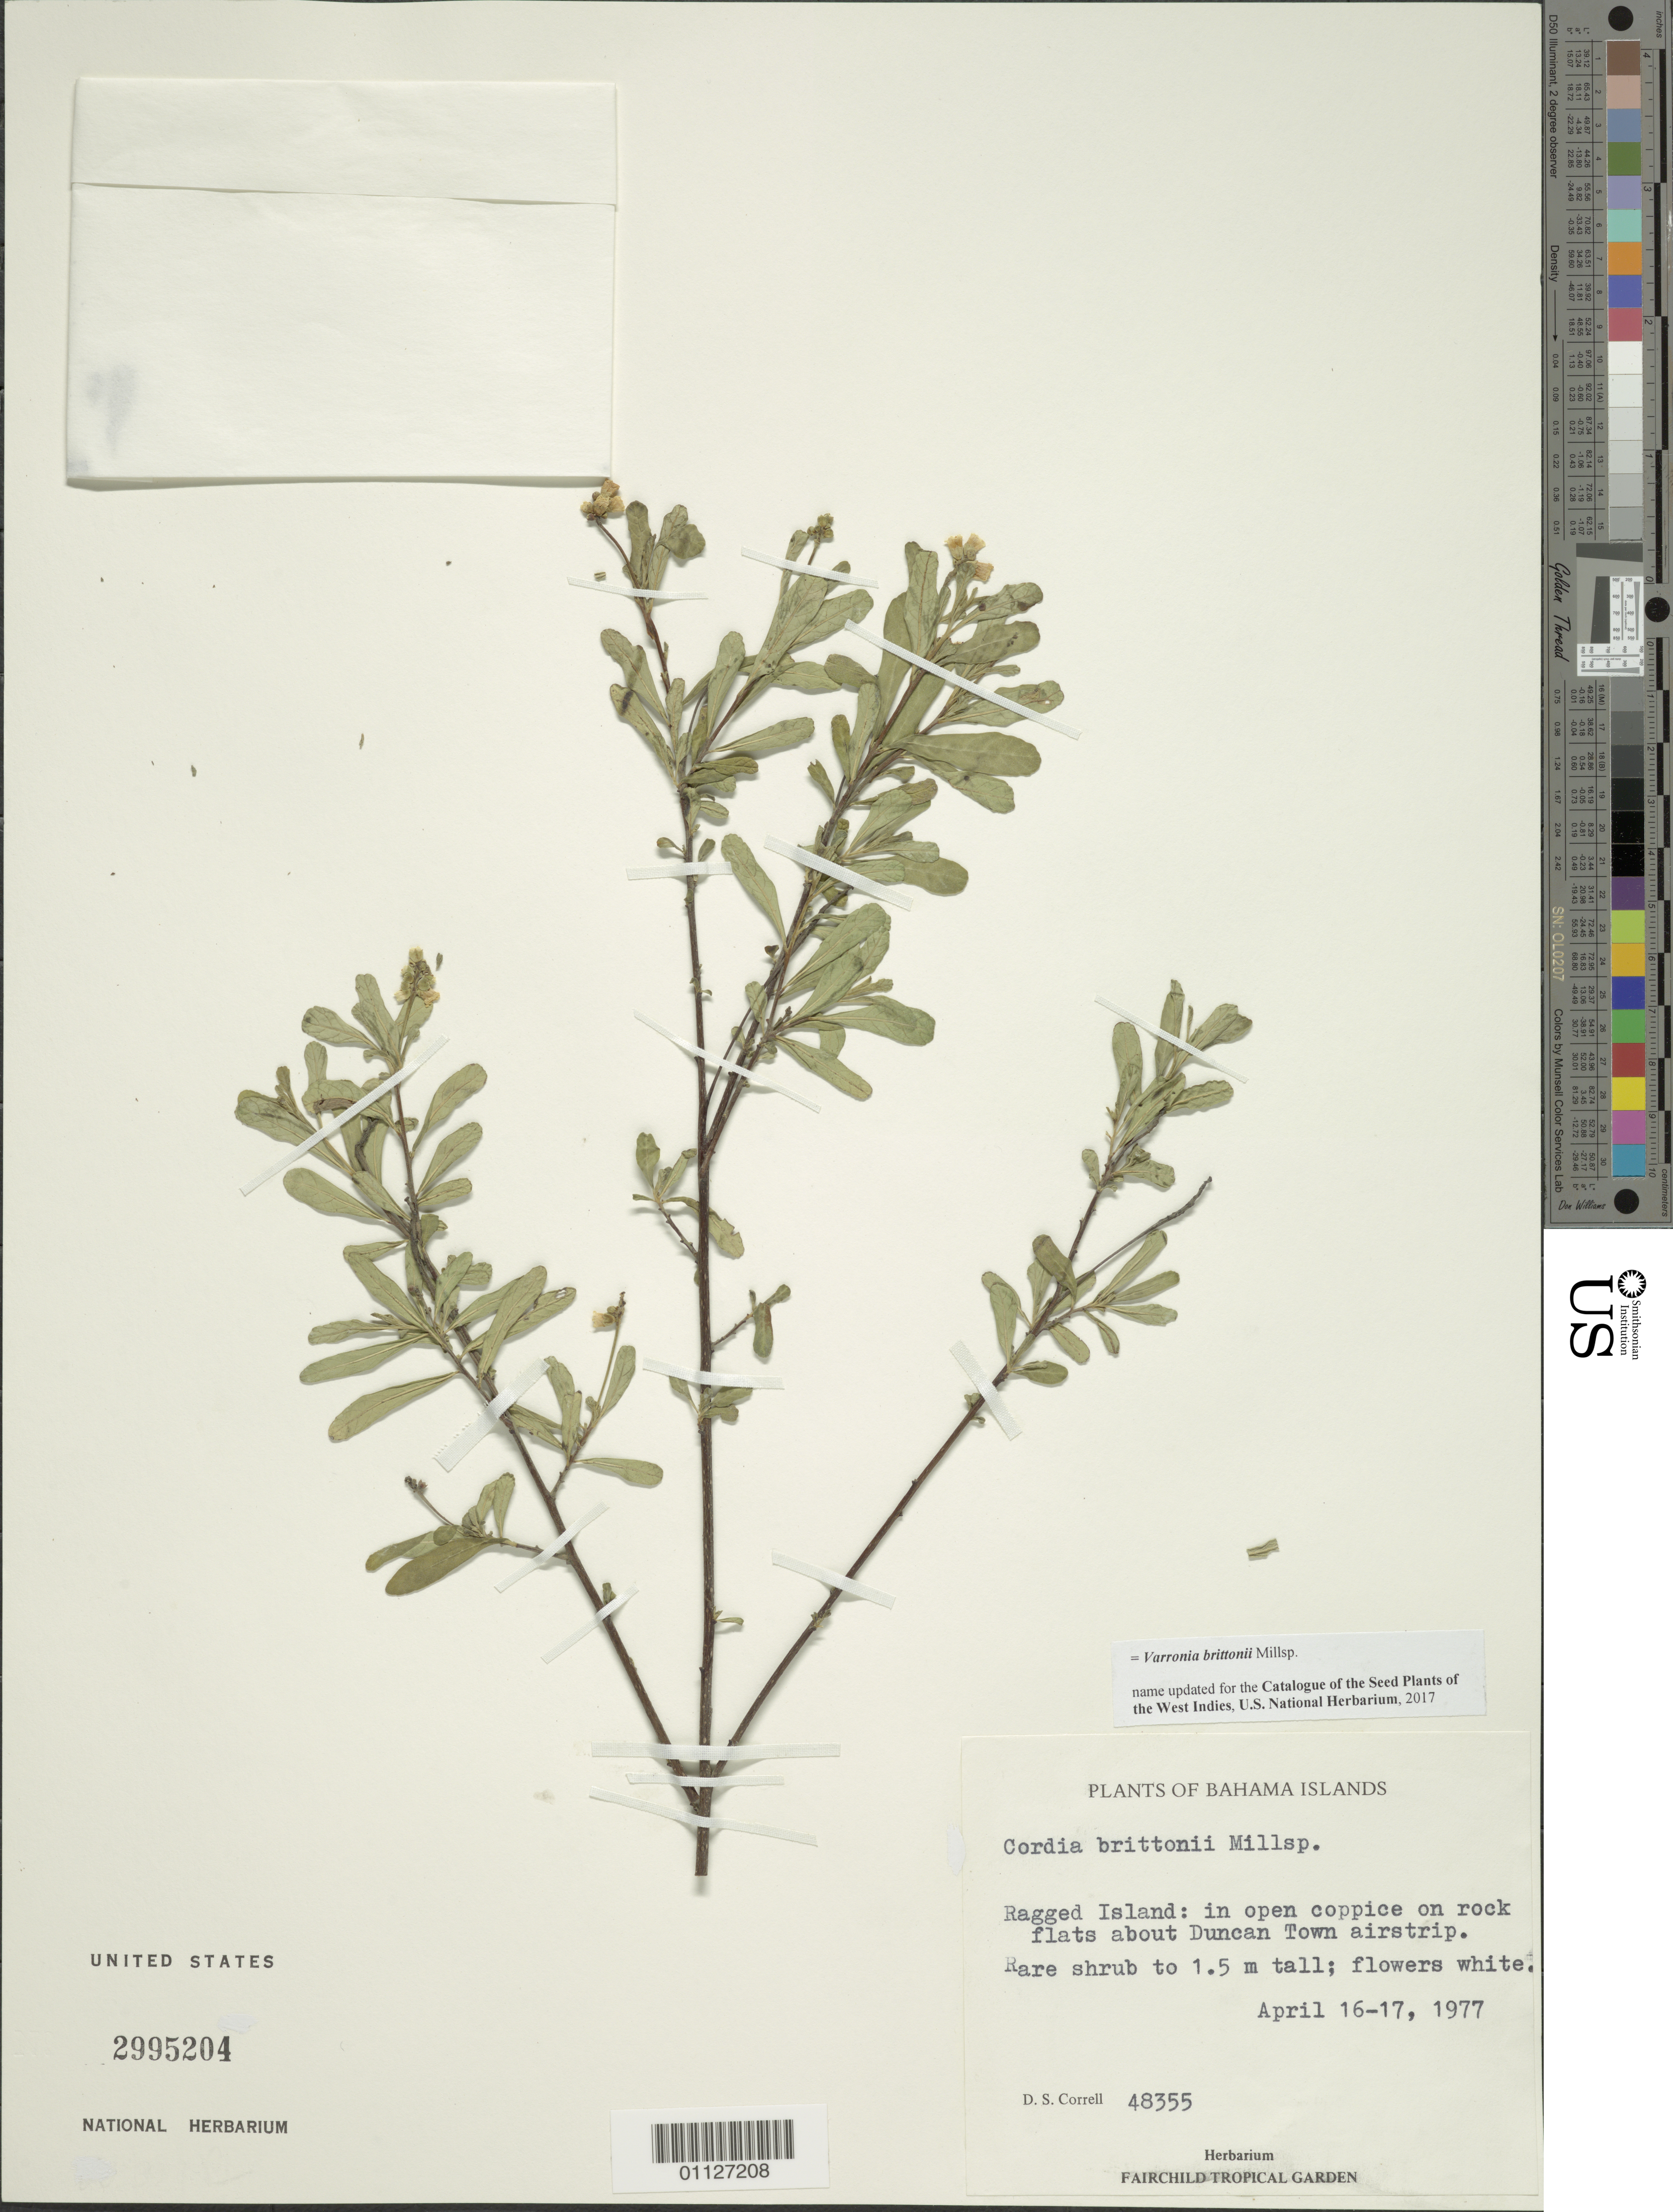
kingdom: Plantae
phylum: Tracheophyta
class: Magnoliopsida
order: Boraginales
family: Cordiaceae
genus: Varronia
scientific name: Varronia brittonii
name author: Millsp.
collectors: D. S. Correll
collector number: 48355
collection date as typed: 16 Apr 1977 and 17 Apr 1977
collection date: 1977-04-16,1977-04-17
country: Bahamas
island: Ragged I.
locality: Duncan Town airstrip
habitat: In open coppice on rock flats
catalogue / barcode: US 2995204